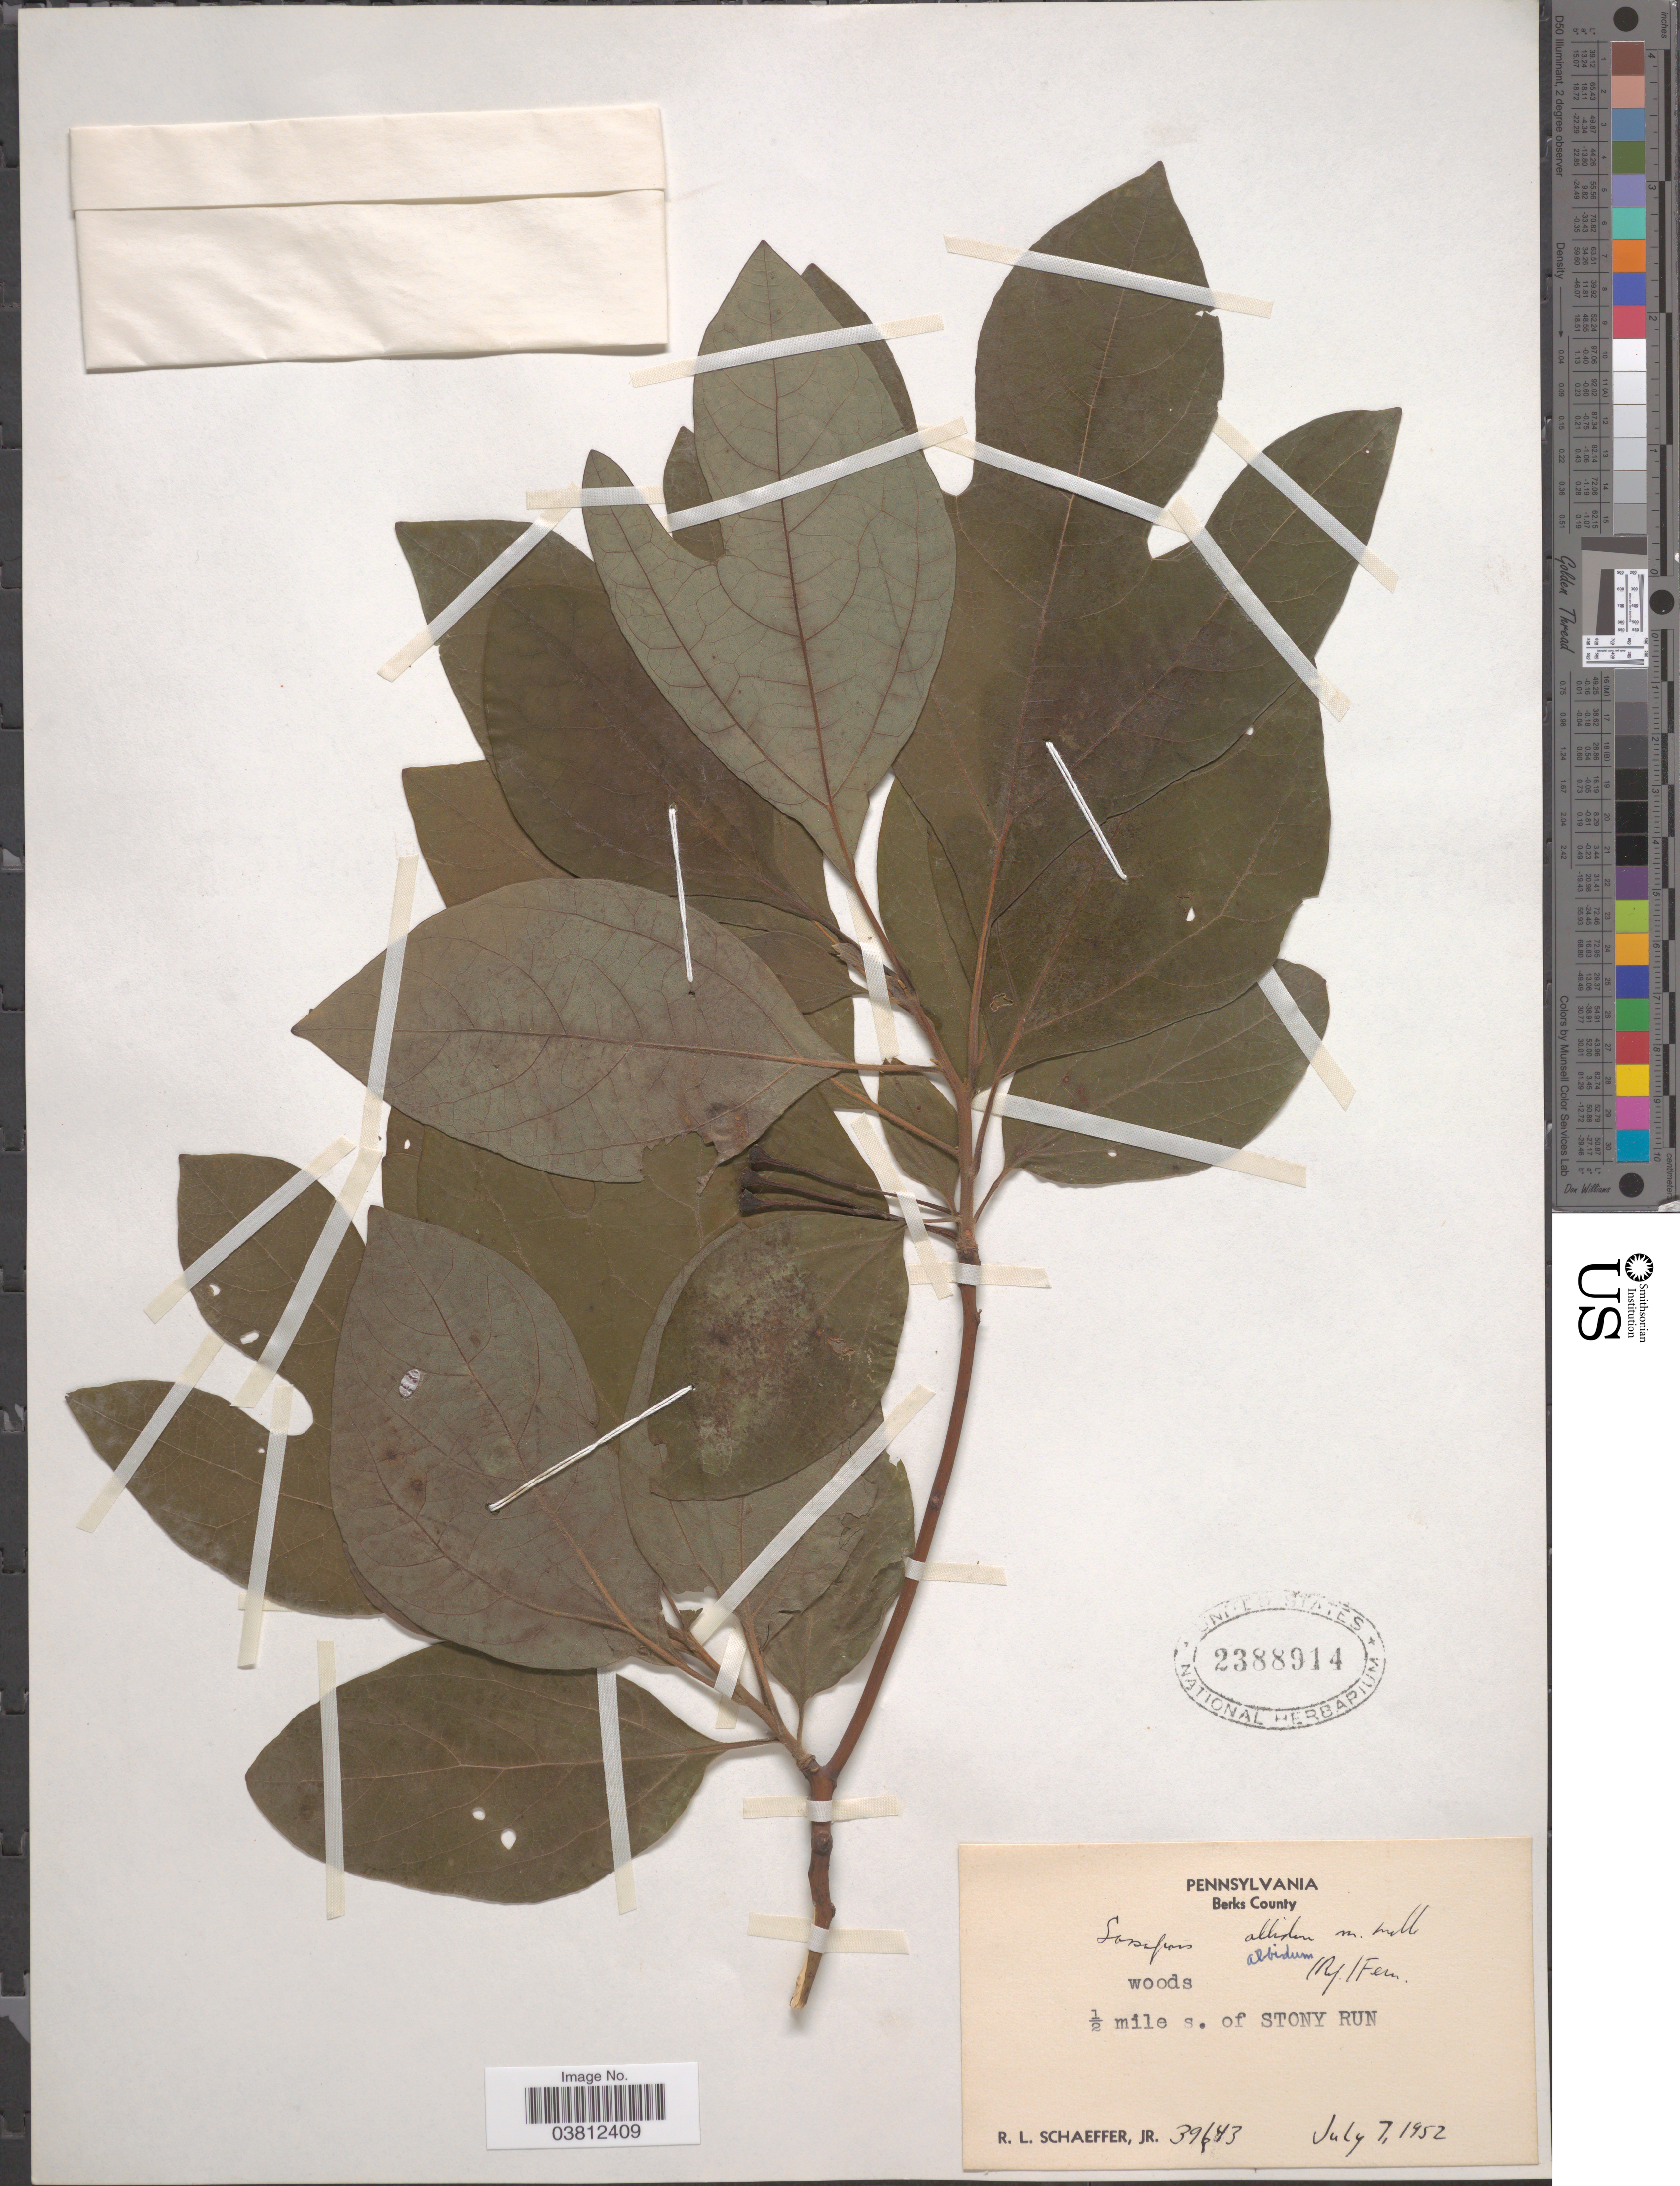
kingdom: Plantae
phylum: Tracheophyta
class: Magnoliopsida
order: Laurales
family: Lauraceae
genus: Sassafras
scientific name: Sassafras albidum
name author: (Nutt.) Nees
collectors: R. L. Schaeffer Jr.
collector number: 39643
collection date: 1952-07-07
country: United States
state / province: Pennsylvania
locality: Berks County. ½ mile s. of Stony Run.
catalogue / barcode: US 2388914